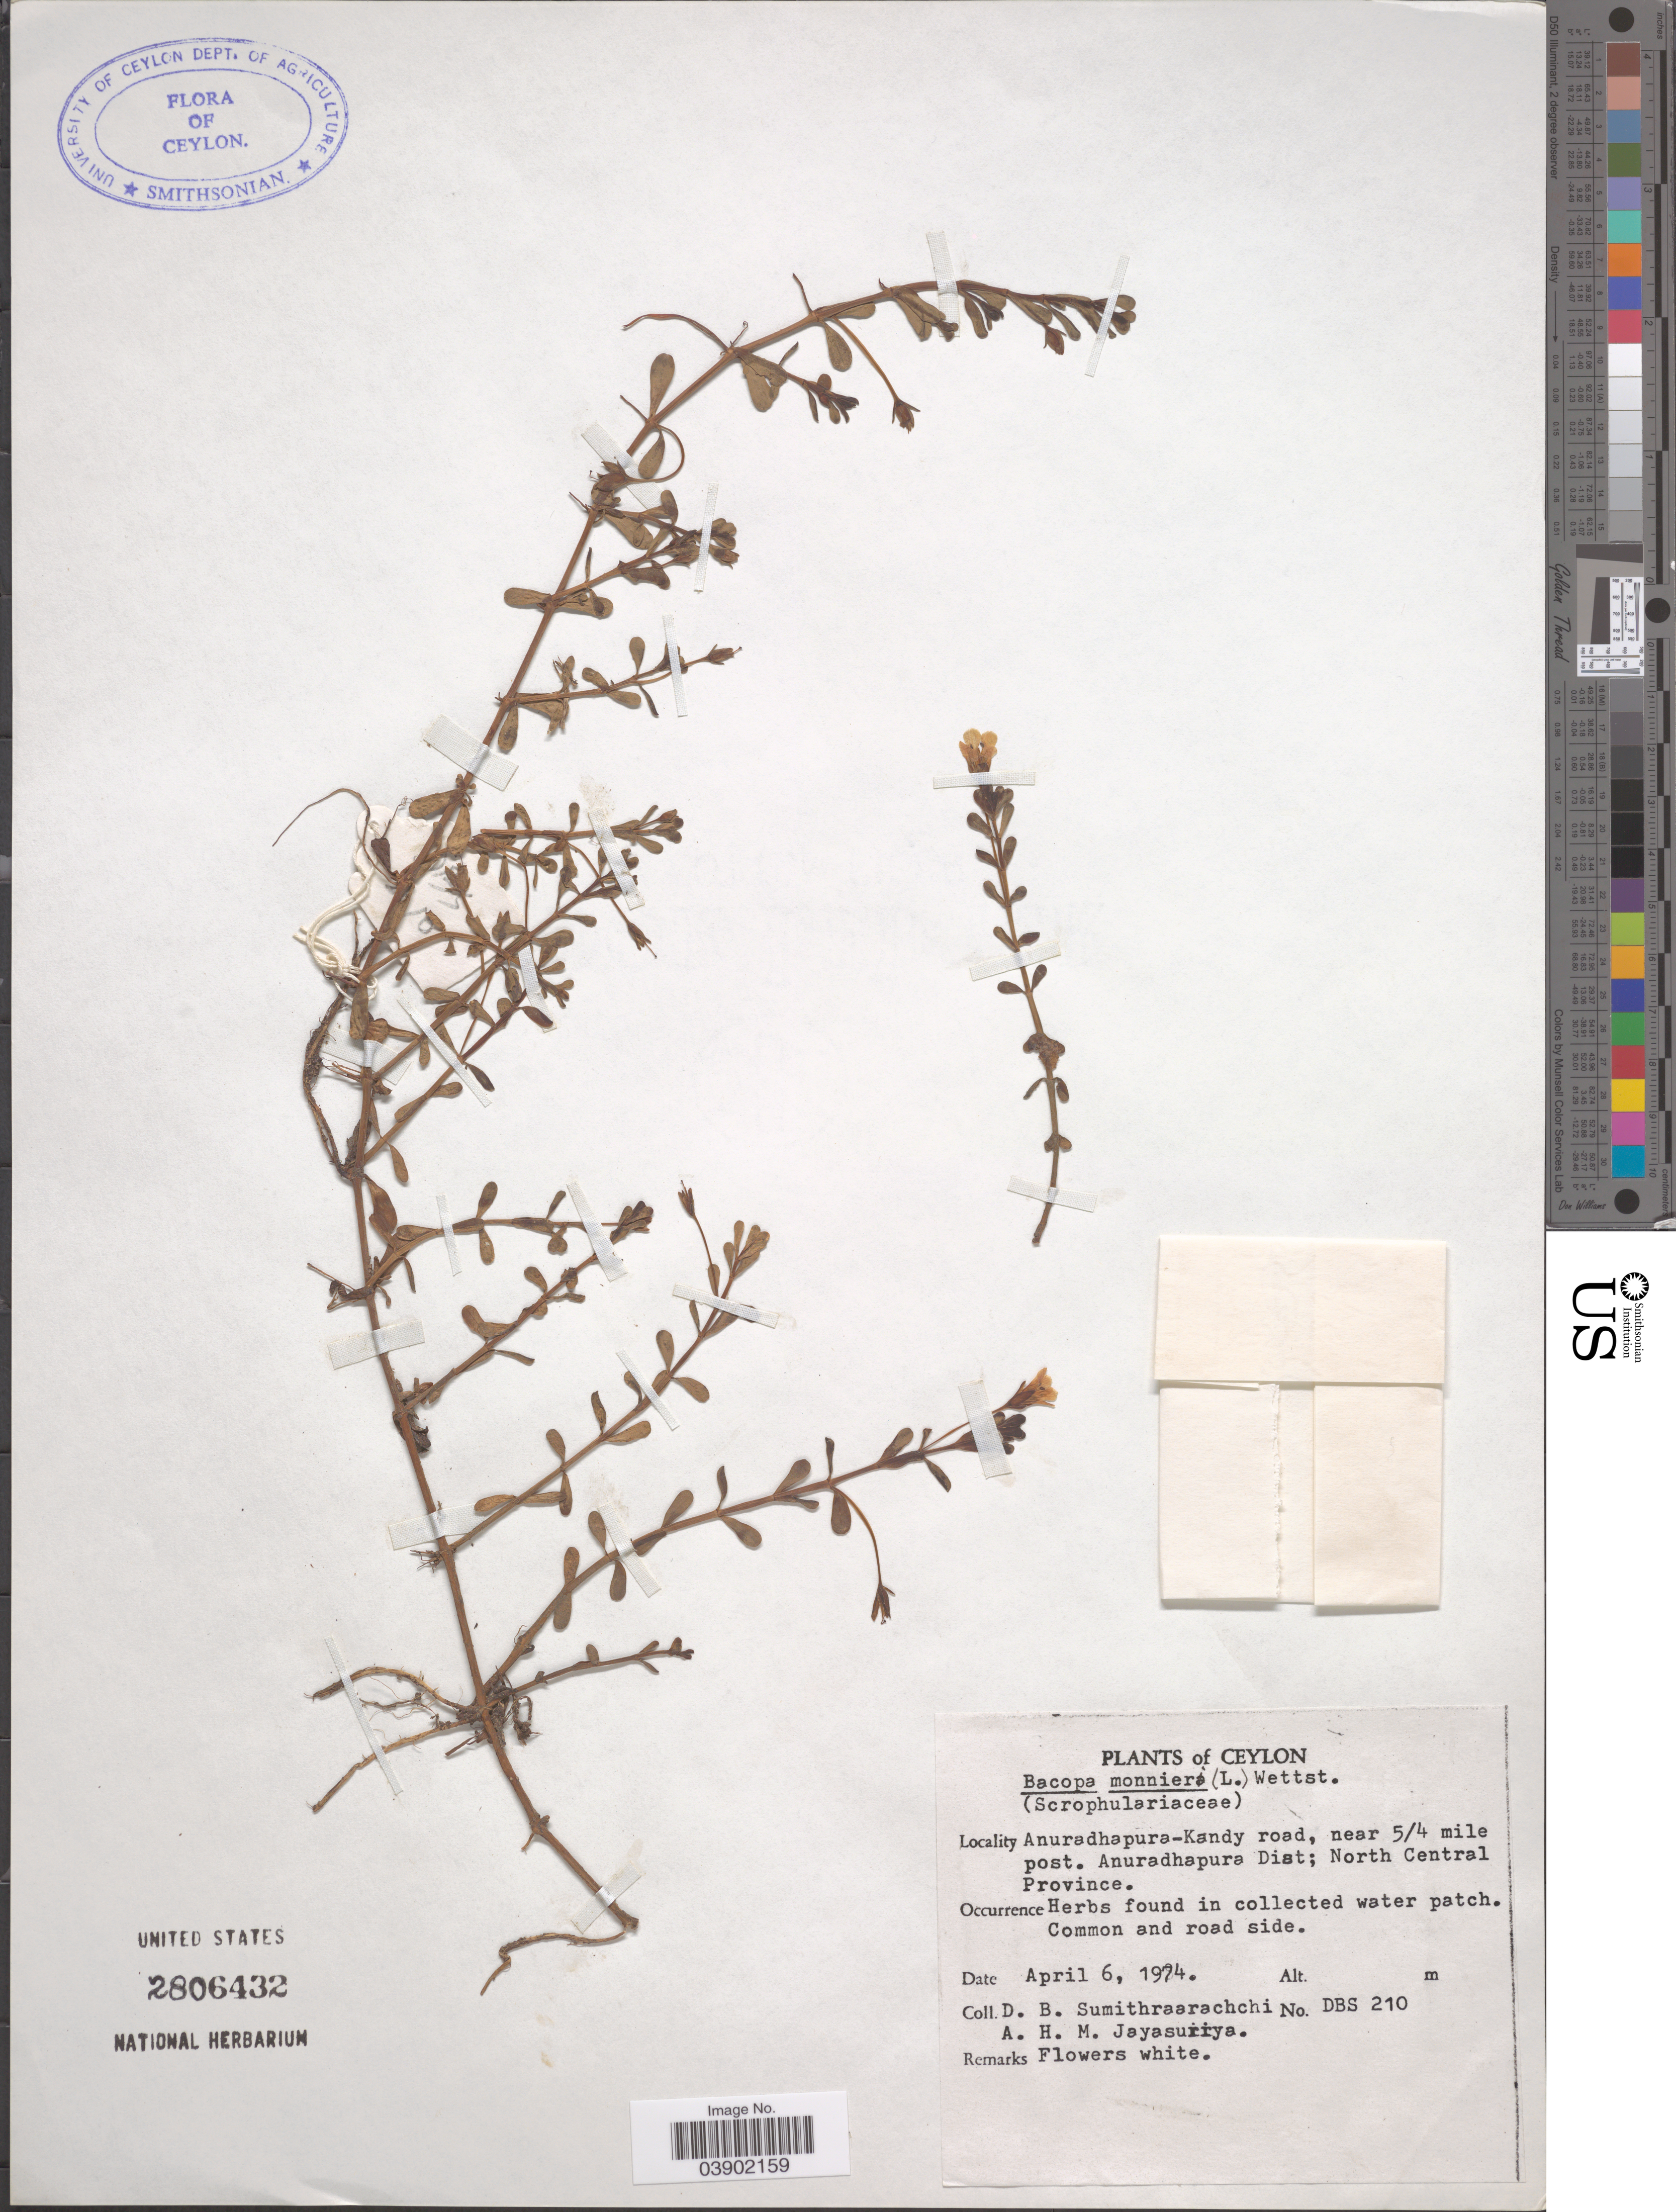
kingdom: Plantae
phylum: Tracheophyta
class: Magnoliopsida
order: Lamiales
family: Plantaginaceae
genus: Bacopa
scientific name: Bacopa monnieri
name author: (L.) Wettst.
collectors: D. B. Sumithraarachchi & A. H. Jayasuriya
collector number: DBS 210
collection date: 1974-04-06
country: Sri Lanka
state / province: North Central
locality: Ceylon. Anuradhapura-Kandy road, near 5/4 mile post. Anuradhapura Dist.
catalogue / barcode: US 2806432